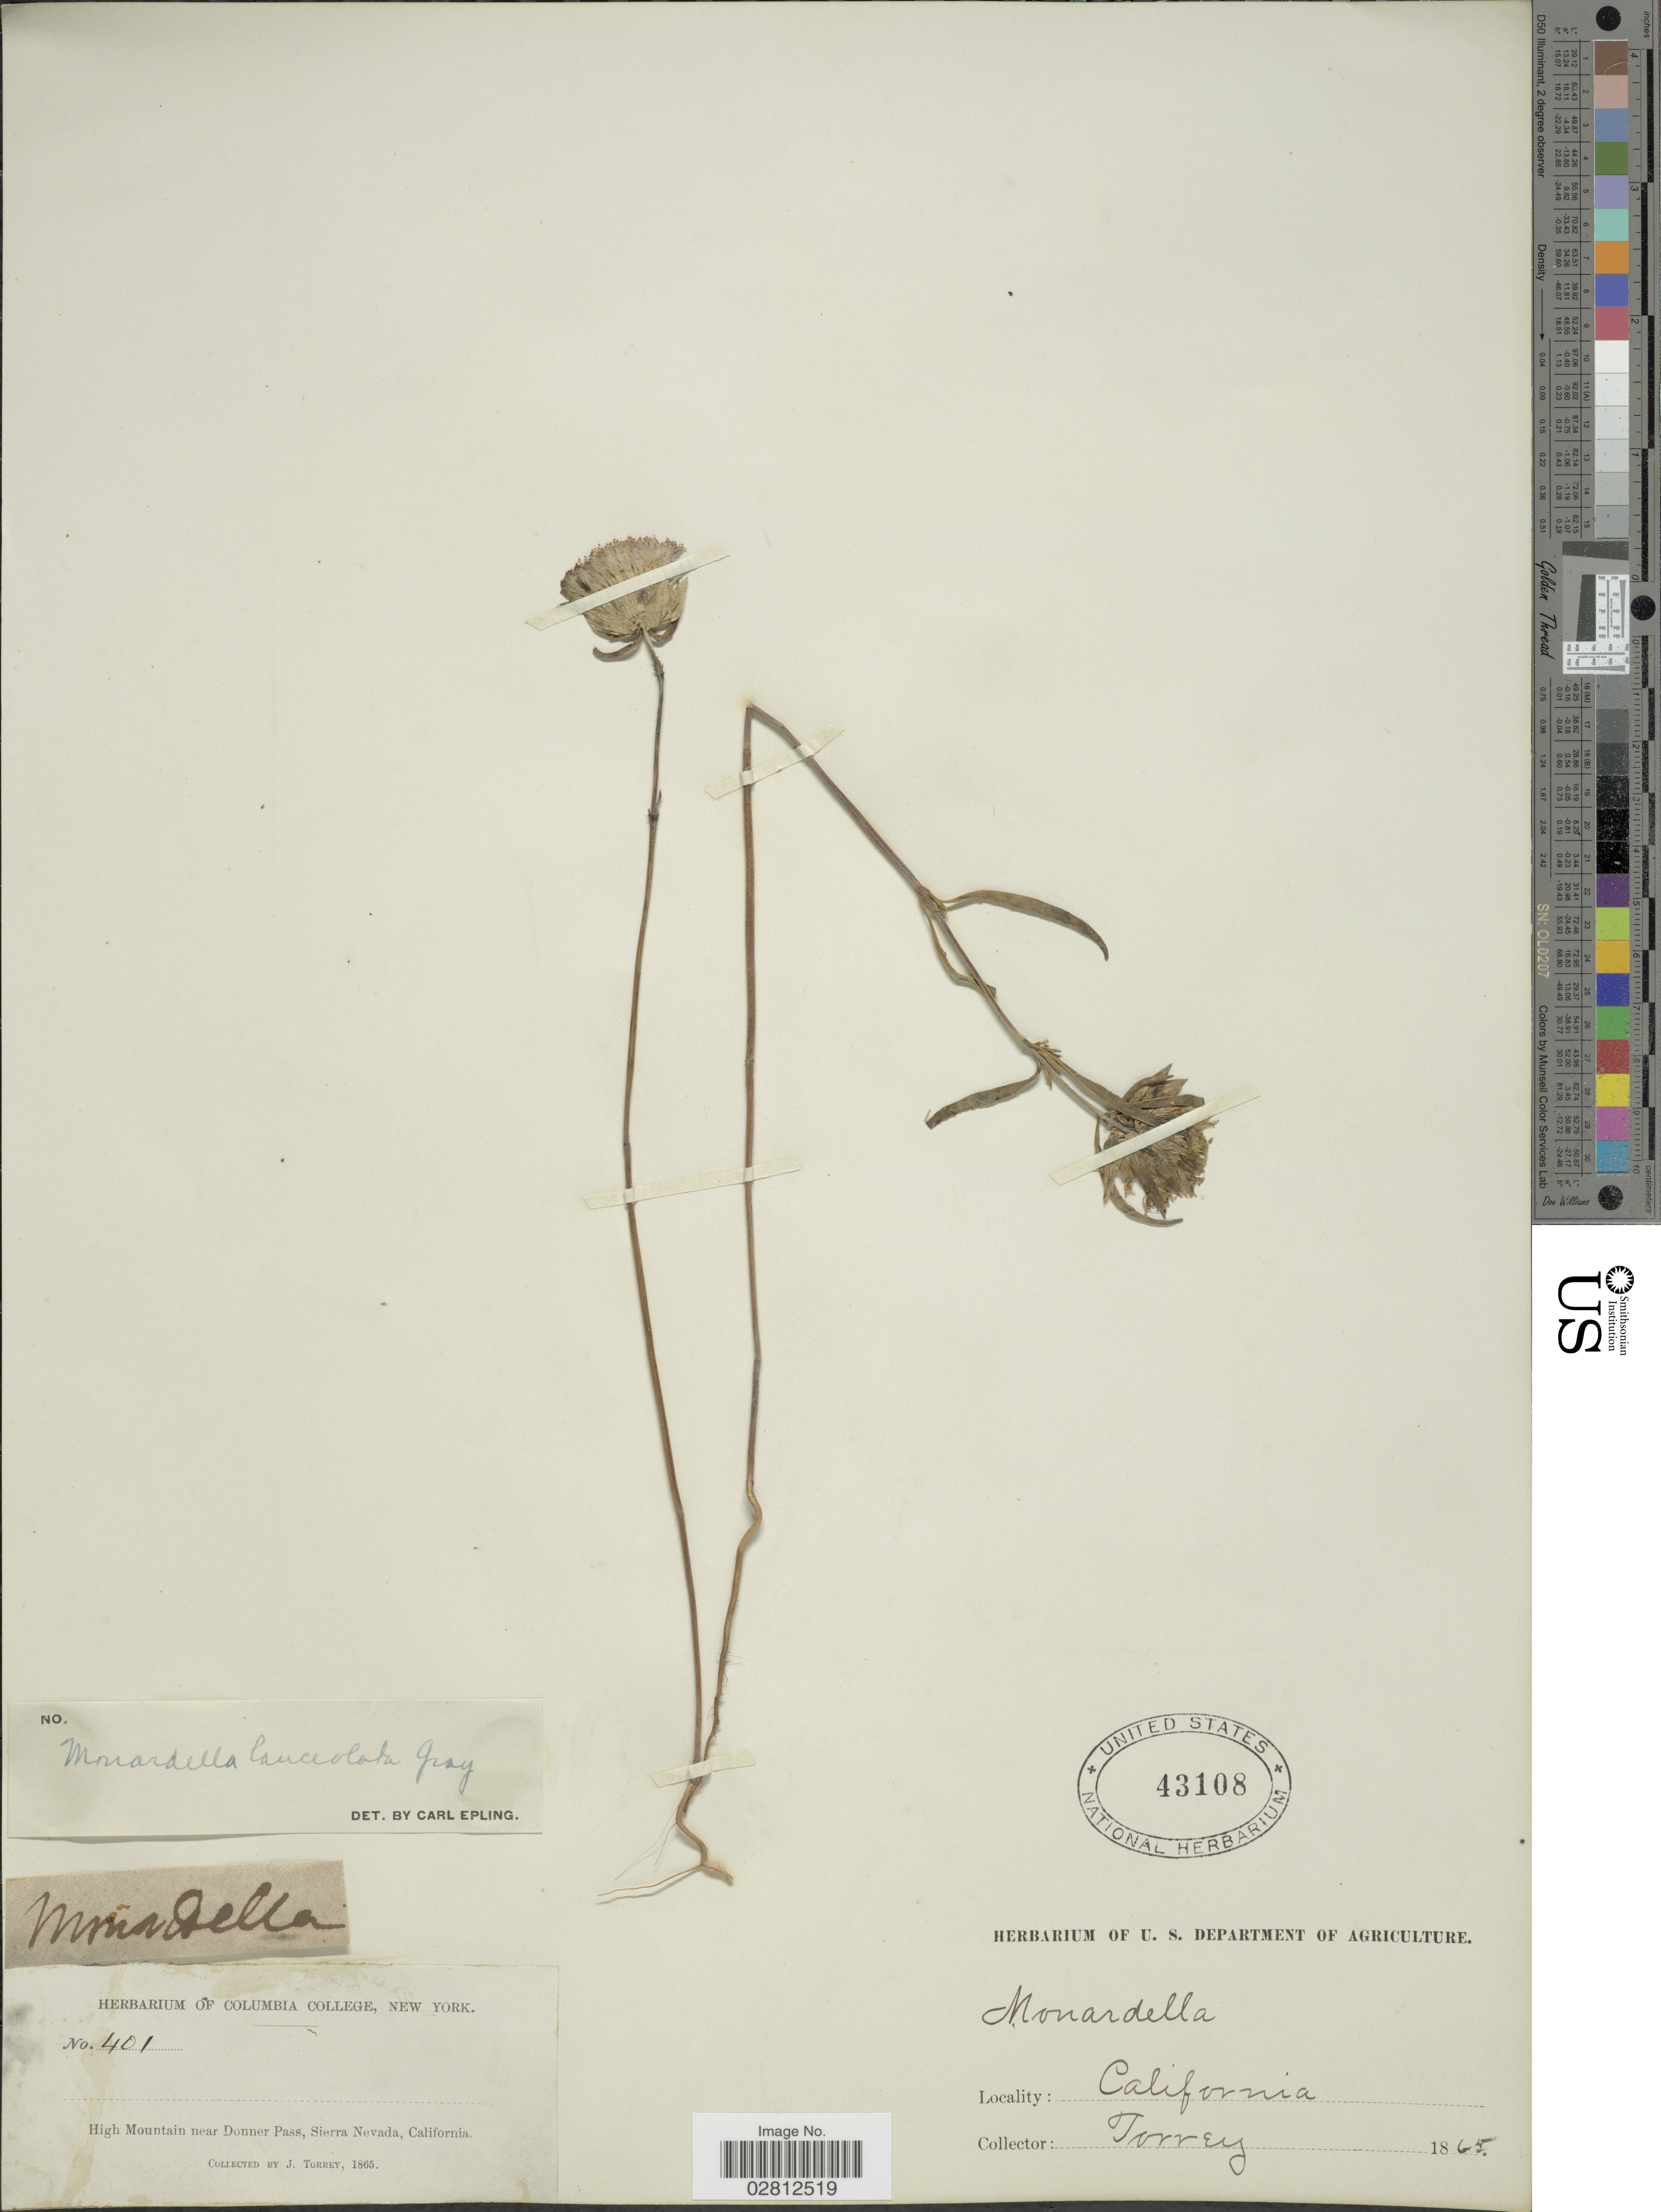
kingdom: Plantae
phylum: Tracheophyta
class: Magnoliopsida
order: Lamiales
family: Lamiaceae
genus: Monardella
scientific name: Monardella lanceolata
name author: A. Gray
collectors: J. Torrey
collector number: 401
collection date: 1865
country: United States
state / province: California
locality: High mountain near Donner Pass, Sierra Nevada.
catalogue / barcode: US 43108